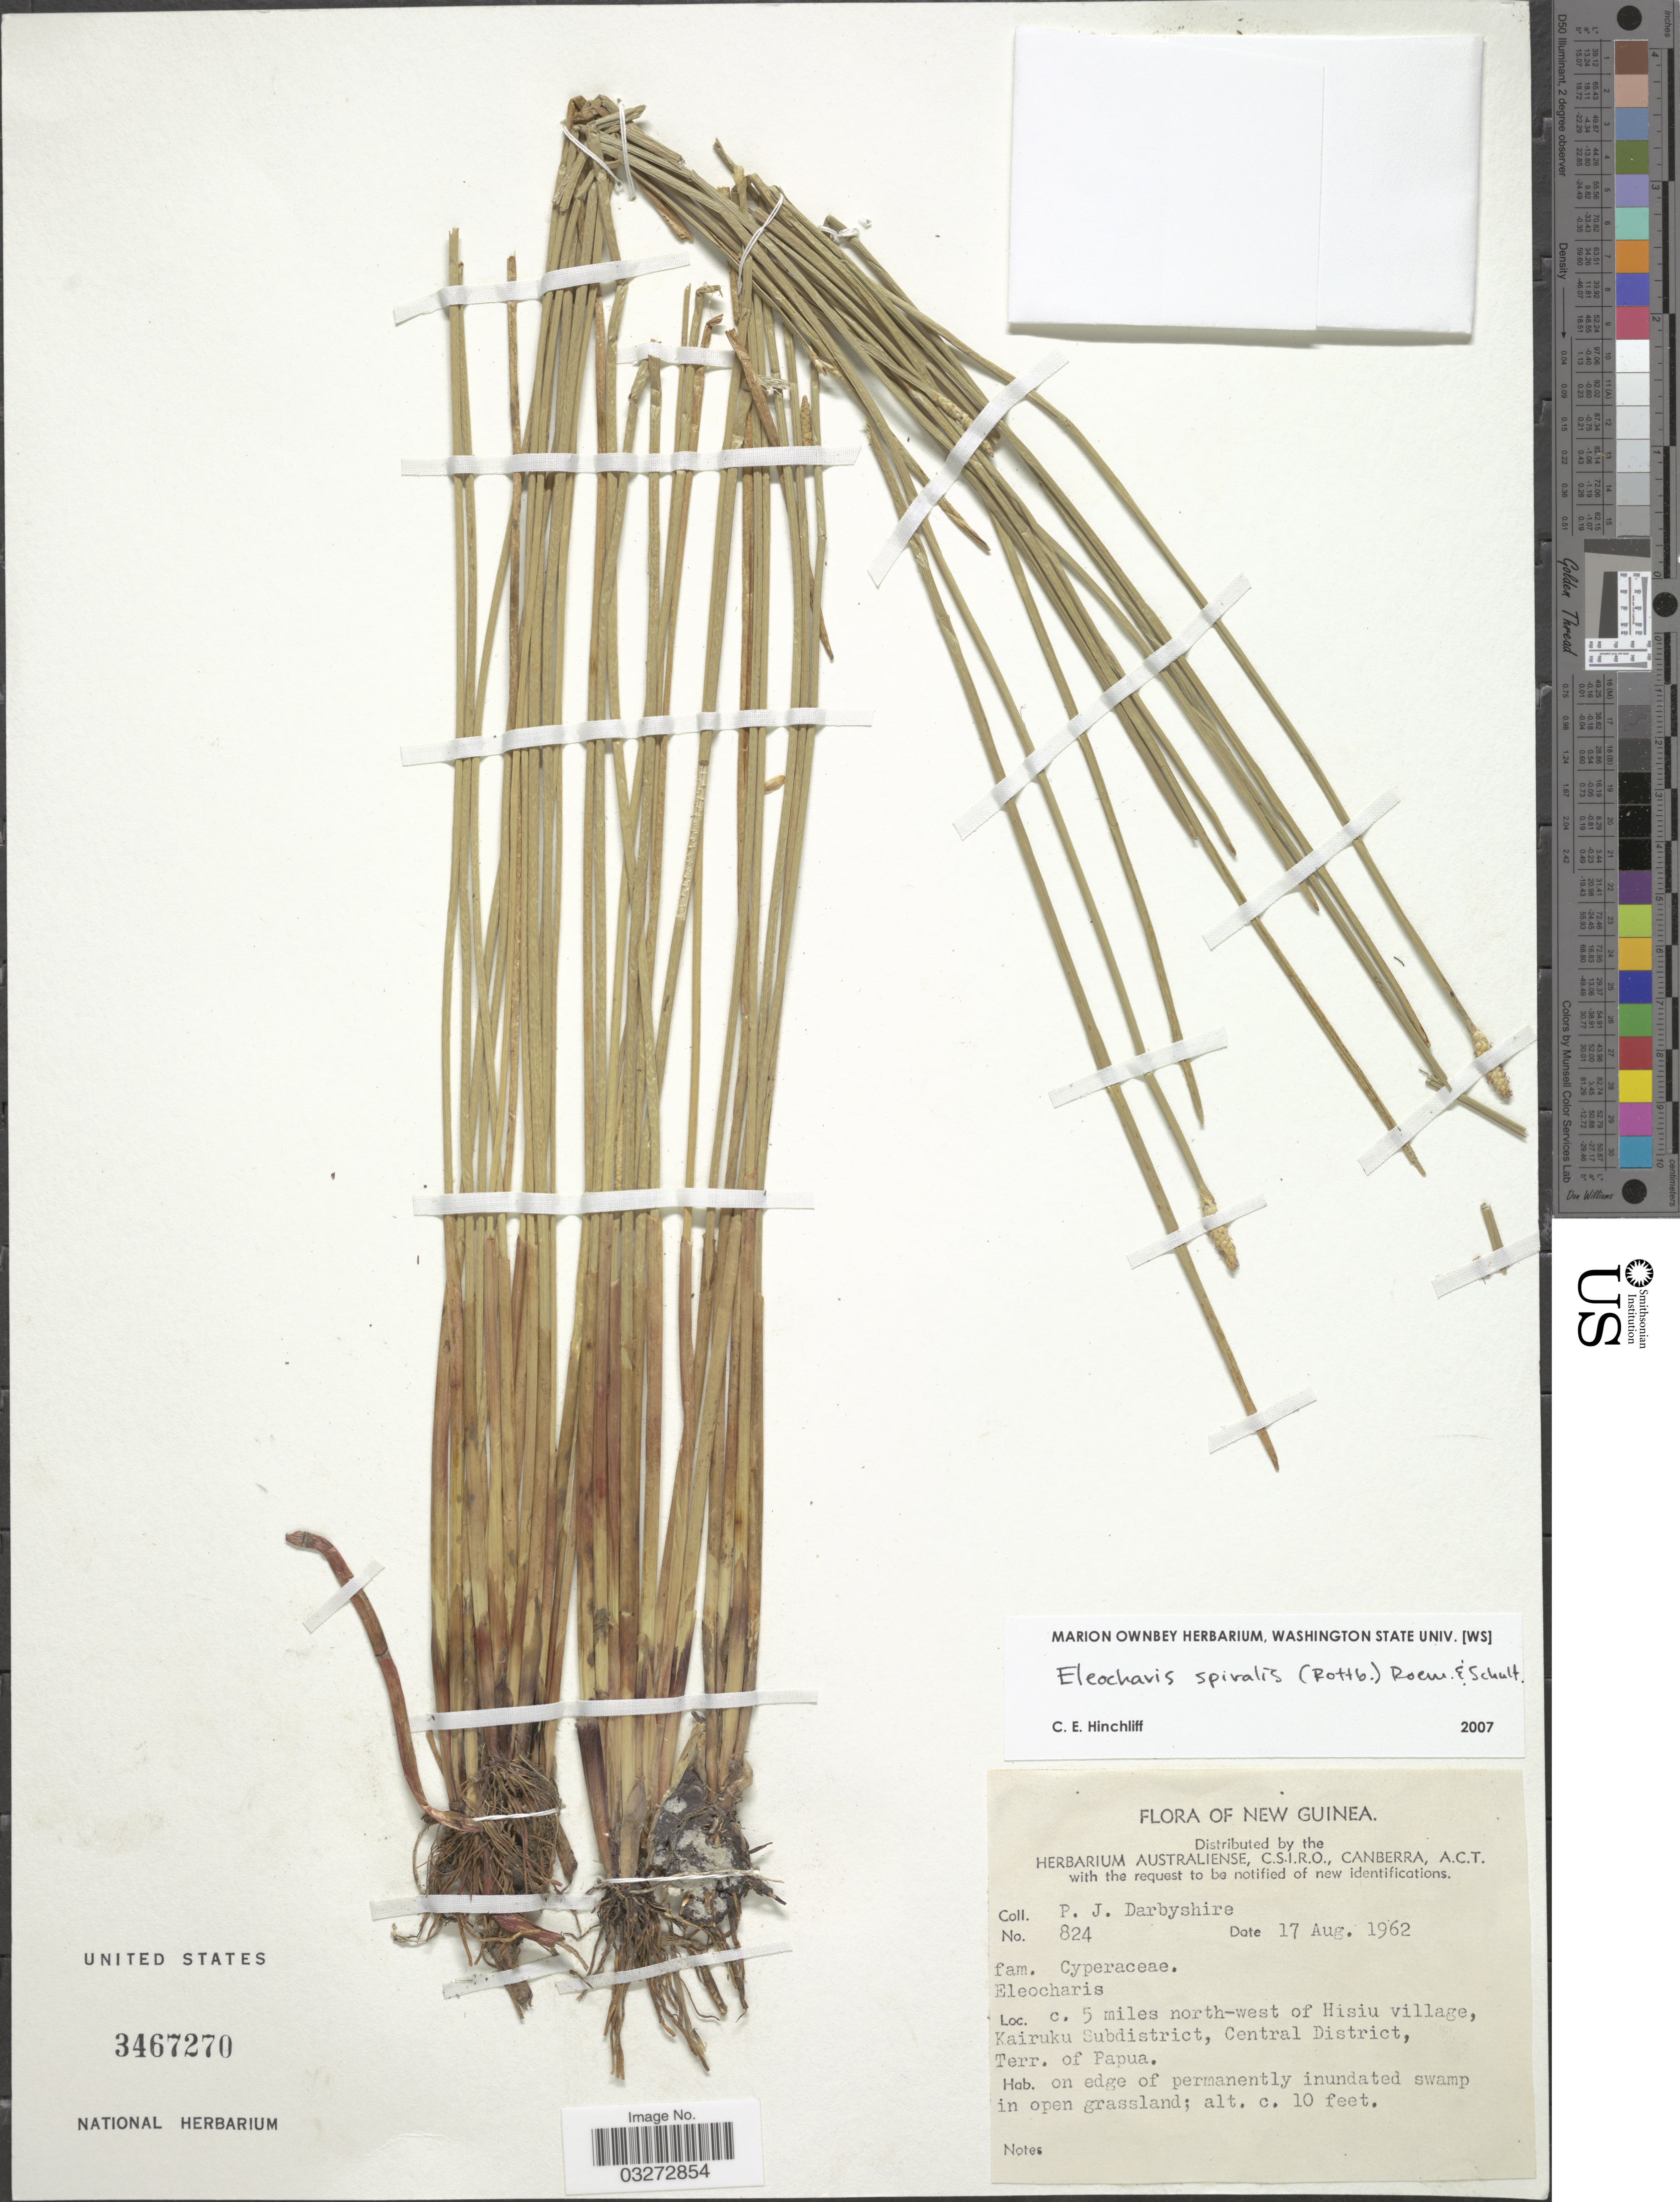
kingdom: Plantae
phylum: Tracheophyta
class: Liliopsida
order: Poales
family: Cyperaceae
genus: Eleocharis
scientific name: Eleocharis spiralis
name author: (Rottb.) Roem. & Schult.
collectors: P. Darbyshire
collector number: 824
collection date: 1962-08-17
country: Papua New Guinea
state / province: Central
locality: New Guinea. C. 5 miles north-west of Hisiu village, Kairuku Subdistrict, Central District, Terr. of Papua.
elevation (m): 3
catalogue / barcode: US 3467270